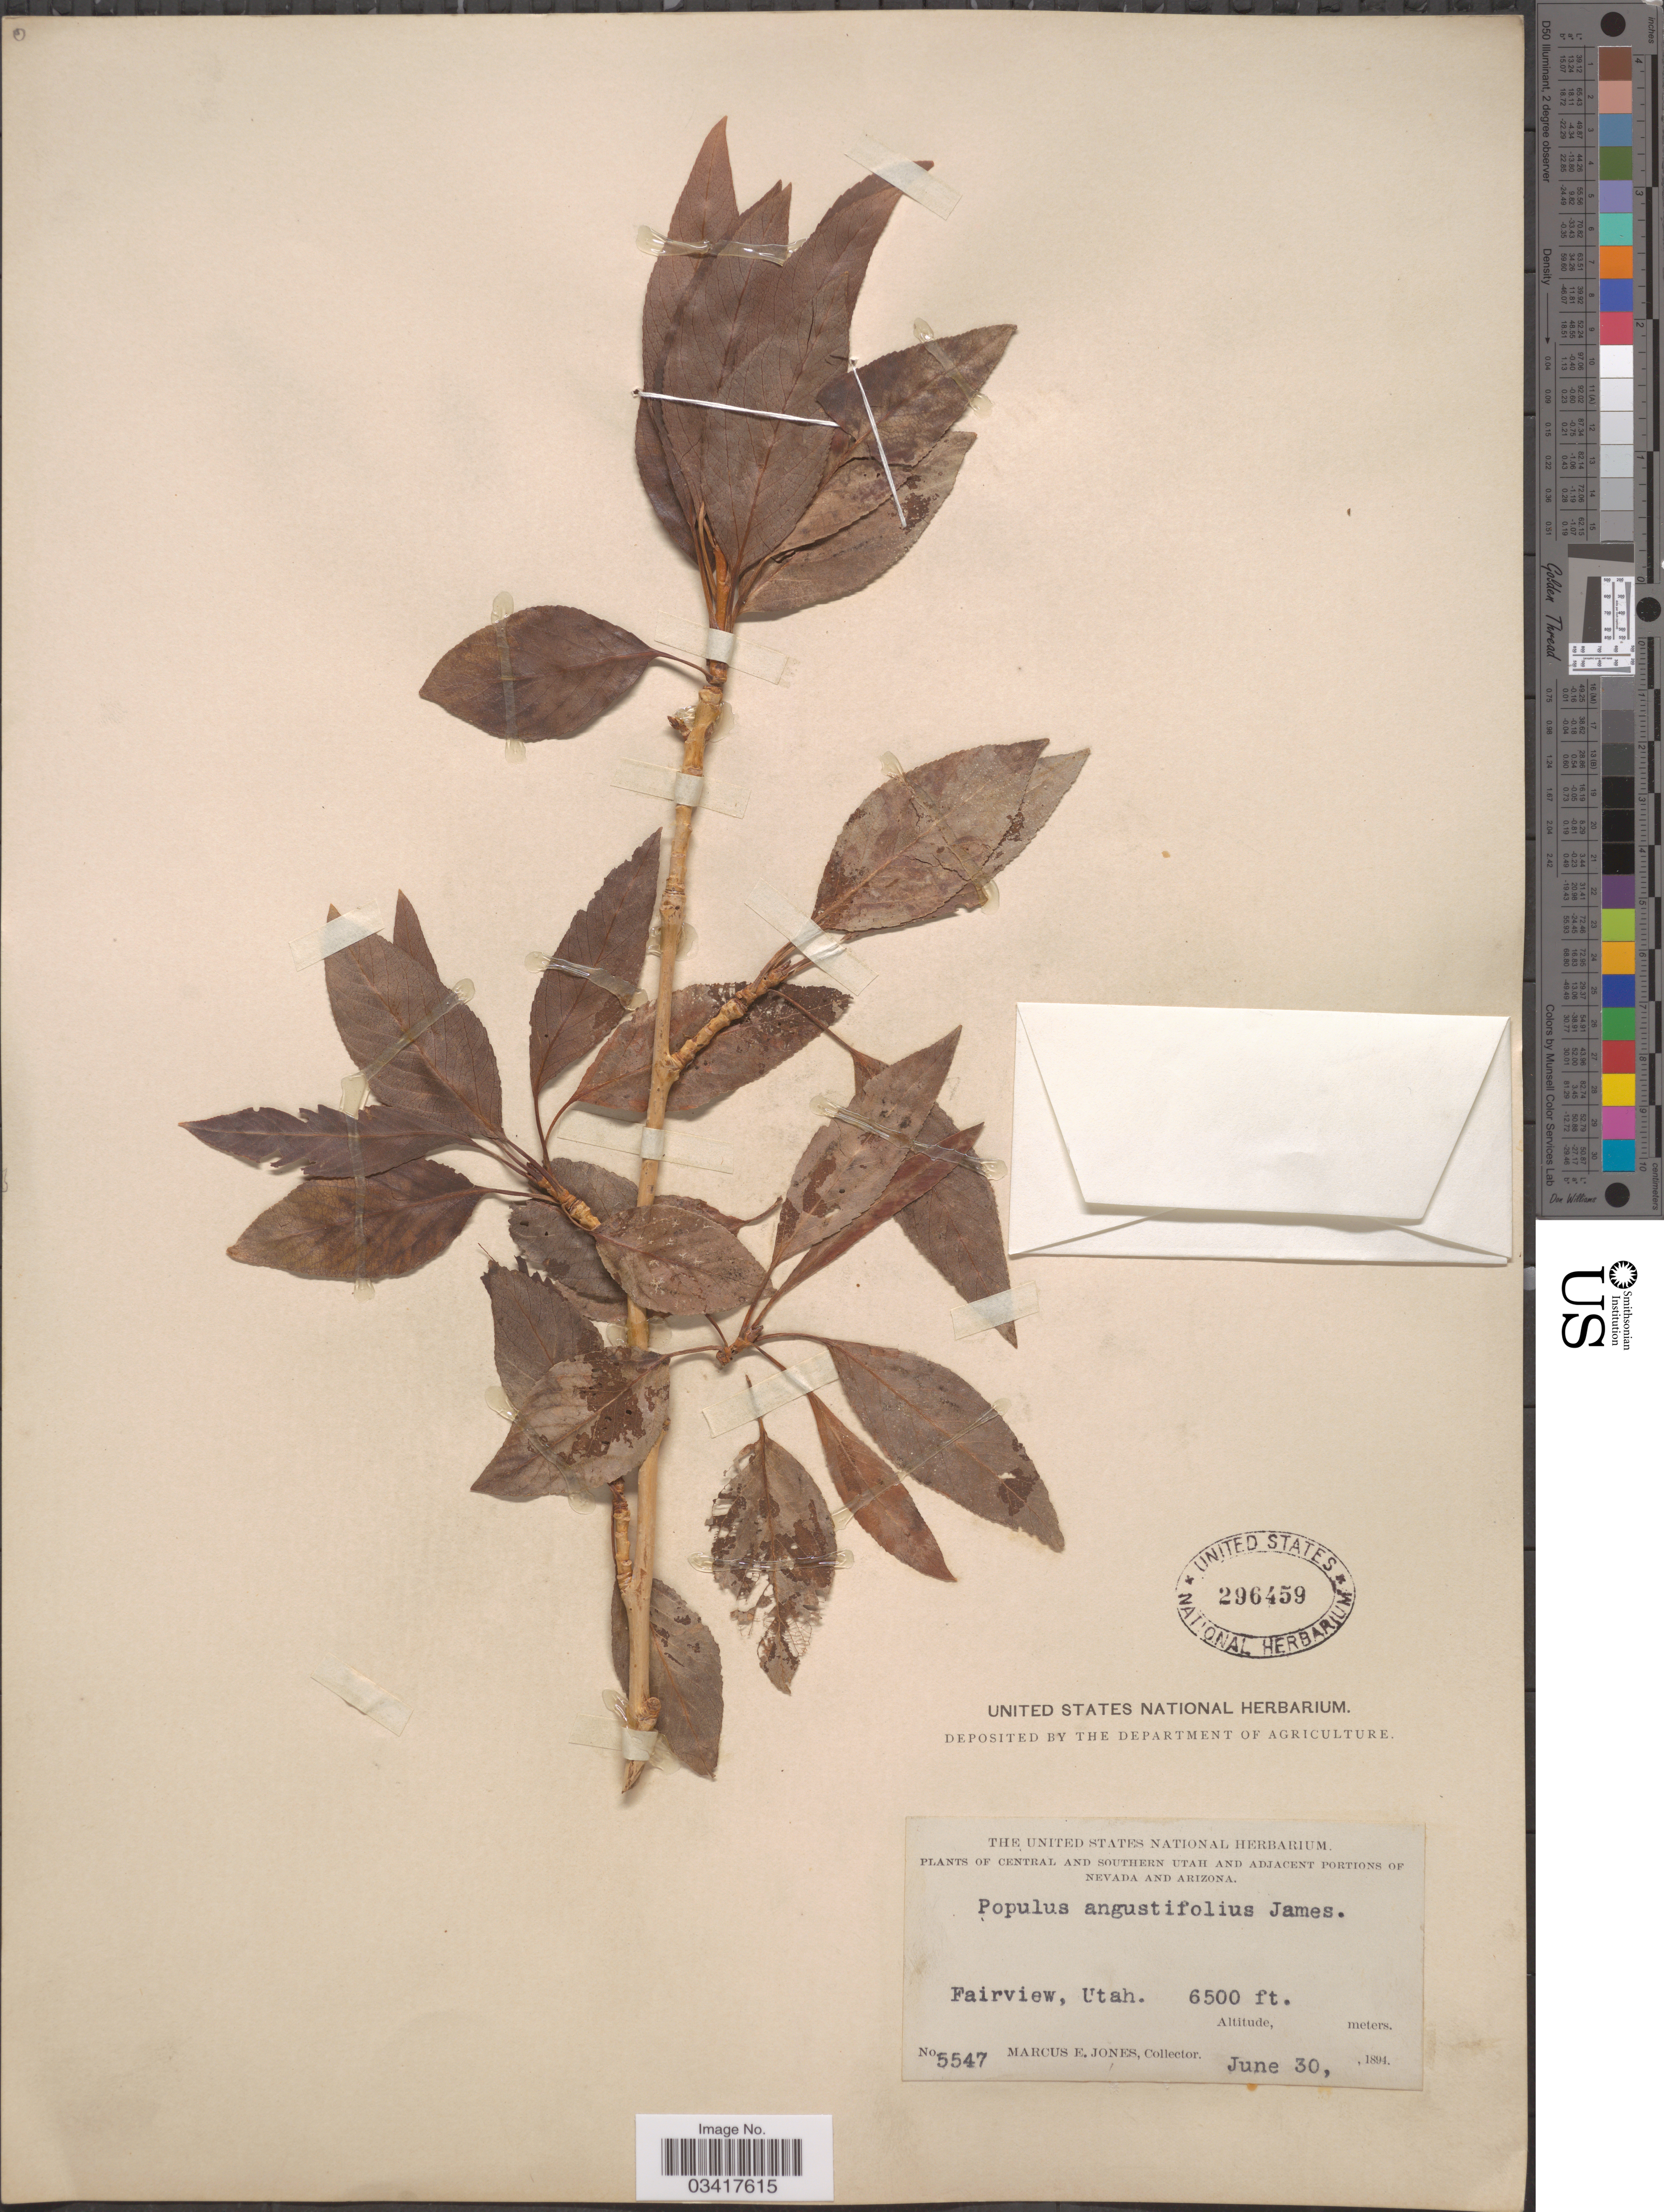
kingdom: Plantae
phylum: Tracheophyta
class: Magnoliopsida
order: Malpighiales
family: Salicaceae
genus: Populus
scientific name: Populus angustifolia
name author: E. James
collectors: M. E. Jones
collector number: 5547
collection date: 1894-06-30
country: United States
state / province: Utah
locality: Central and Southern Utah. Fairview.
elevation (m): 1981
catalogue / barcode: US 296459